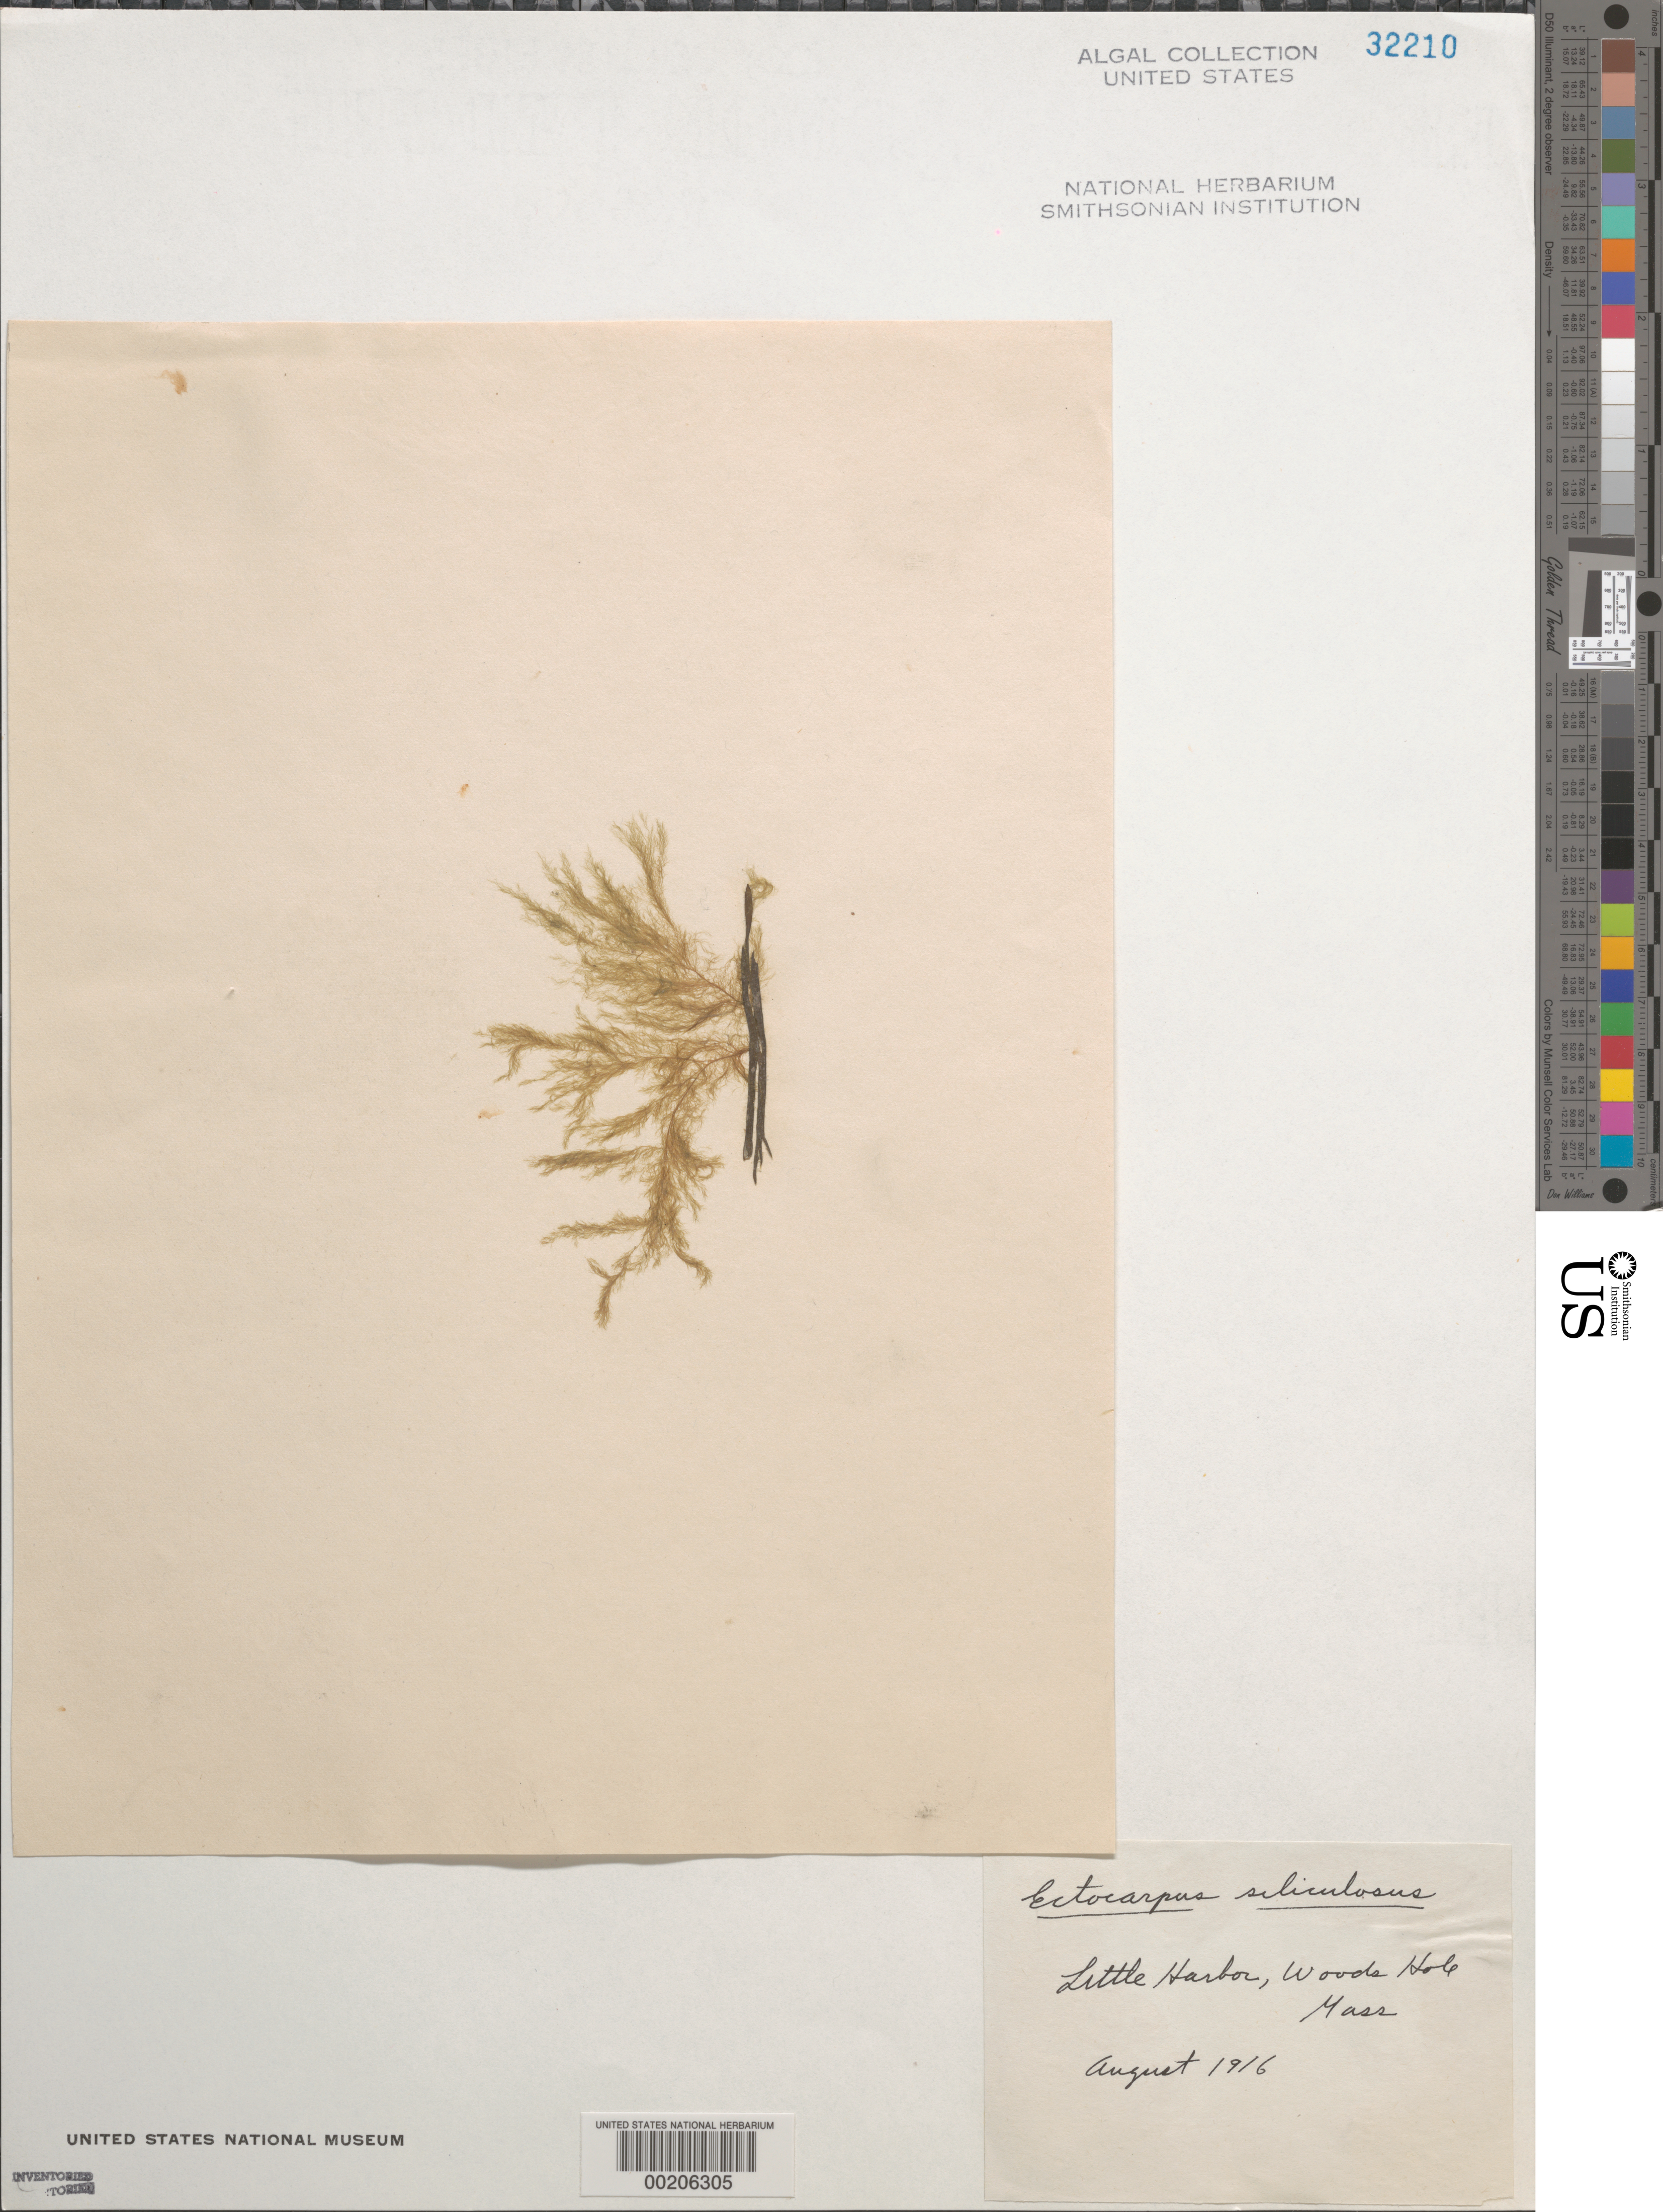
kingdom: Chromista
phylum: Ochrophyta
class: Phaeophyceae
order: Ectocarpales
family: Ectocarpaceae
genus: Ectocarpus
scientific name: Ectocarpus siliculosus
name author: (Dillwyn) Lyngbye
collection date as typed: Aug 1916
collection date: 1916-08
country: United States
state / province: Massachusetts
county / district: Barnstable County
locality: Woods Hole, Little Harbor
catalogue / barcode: US 32210